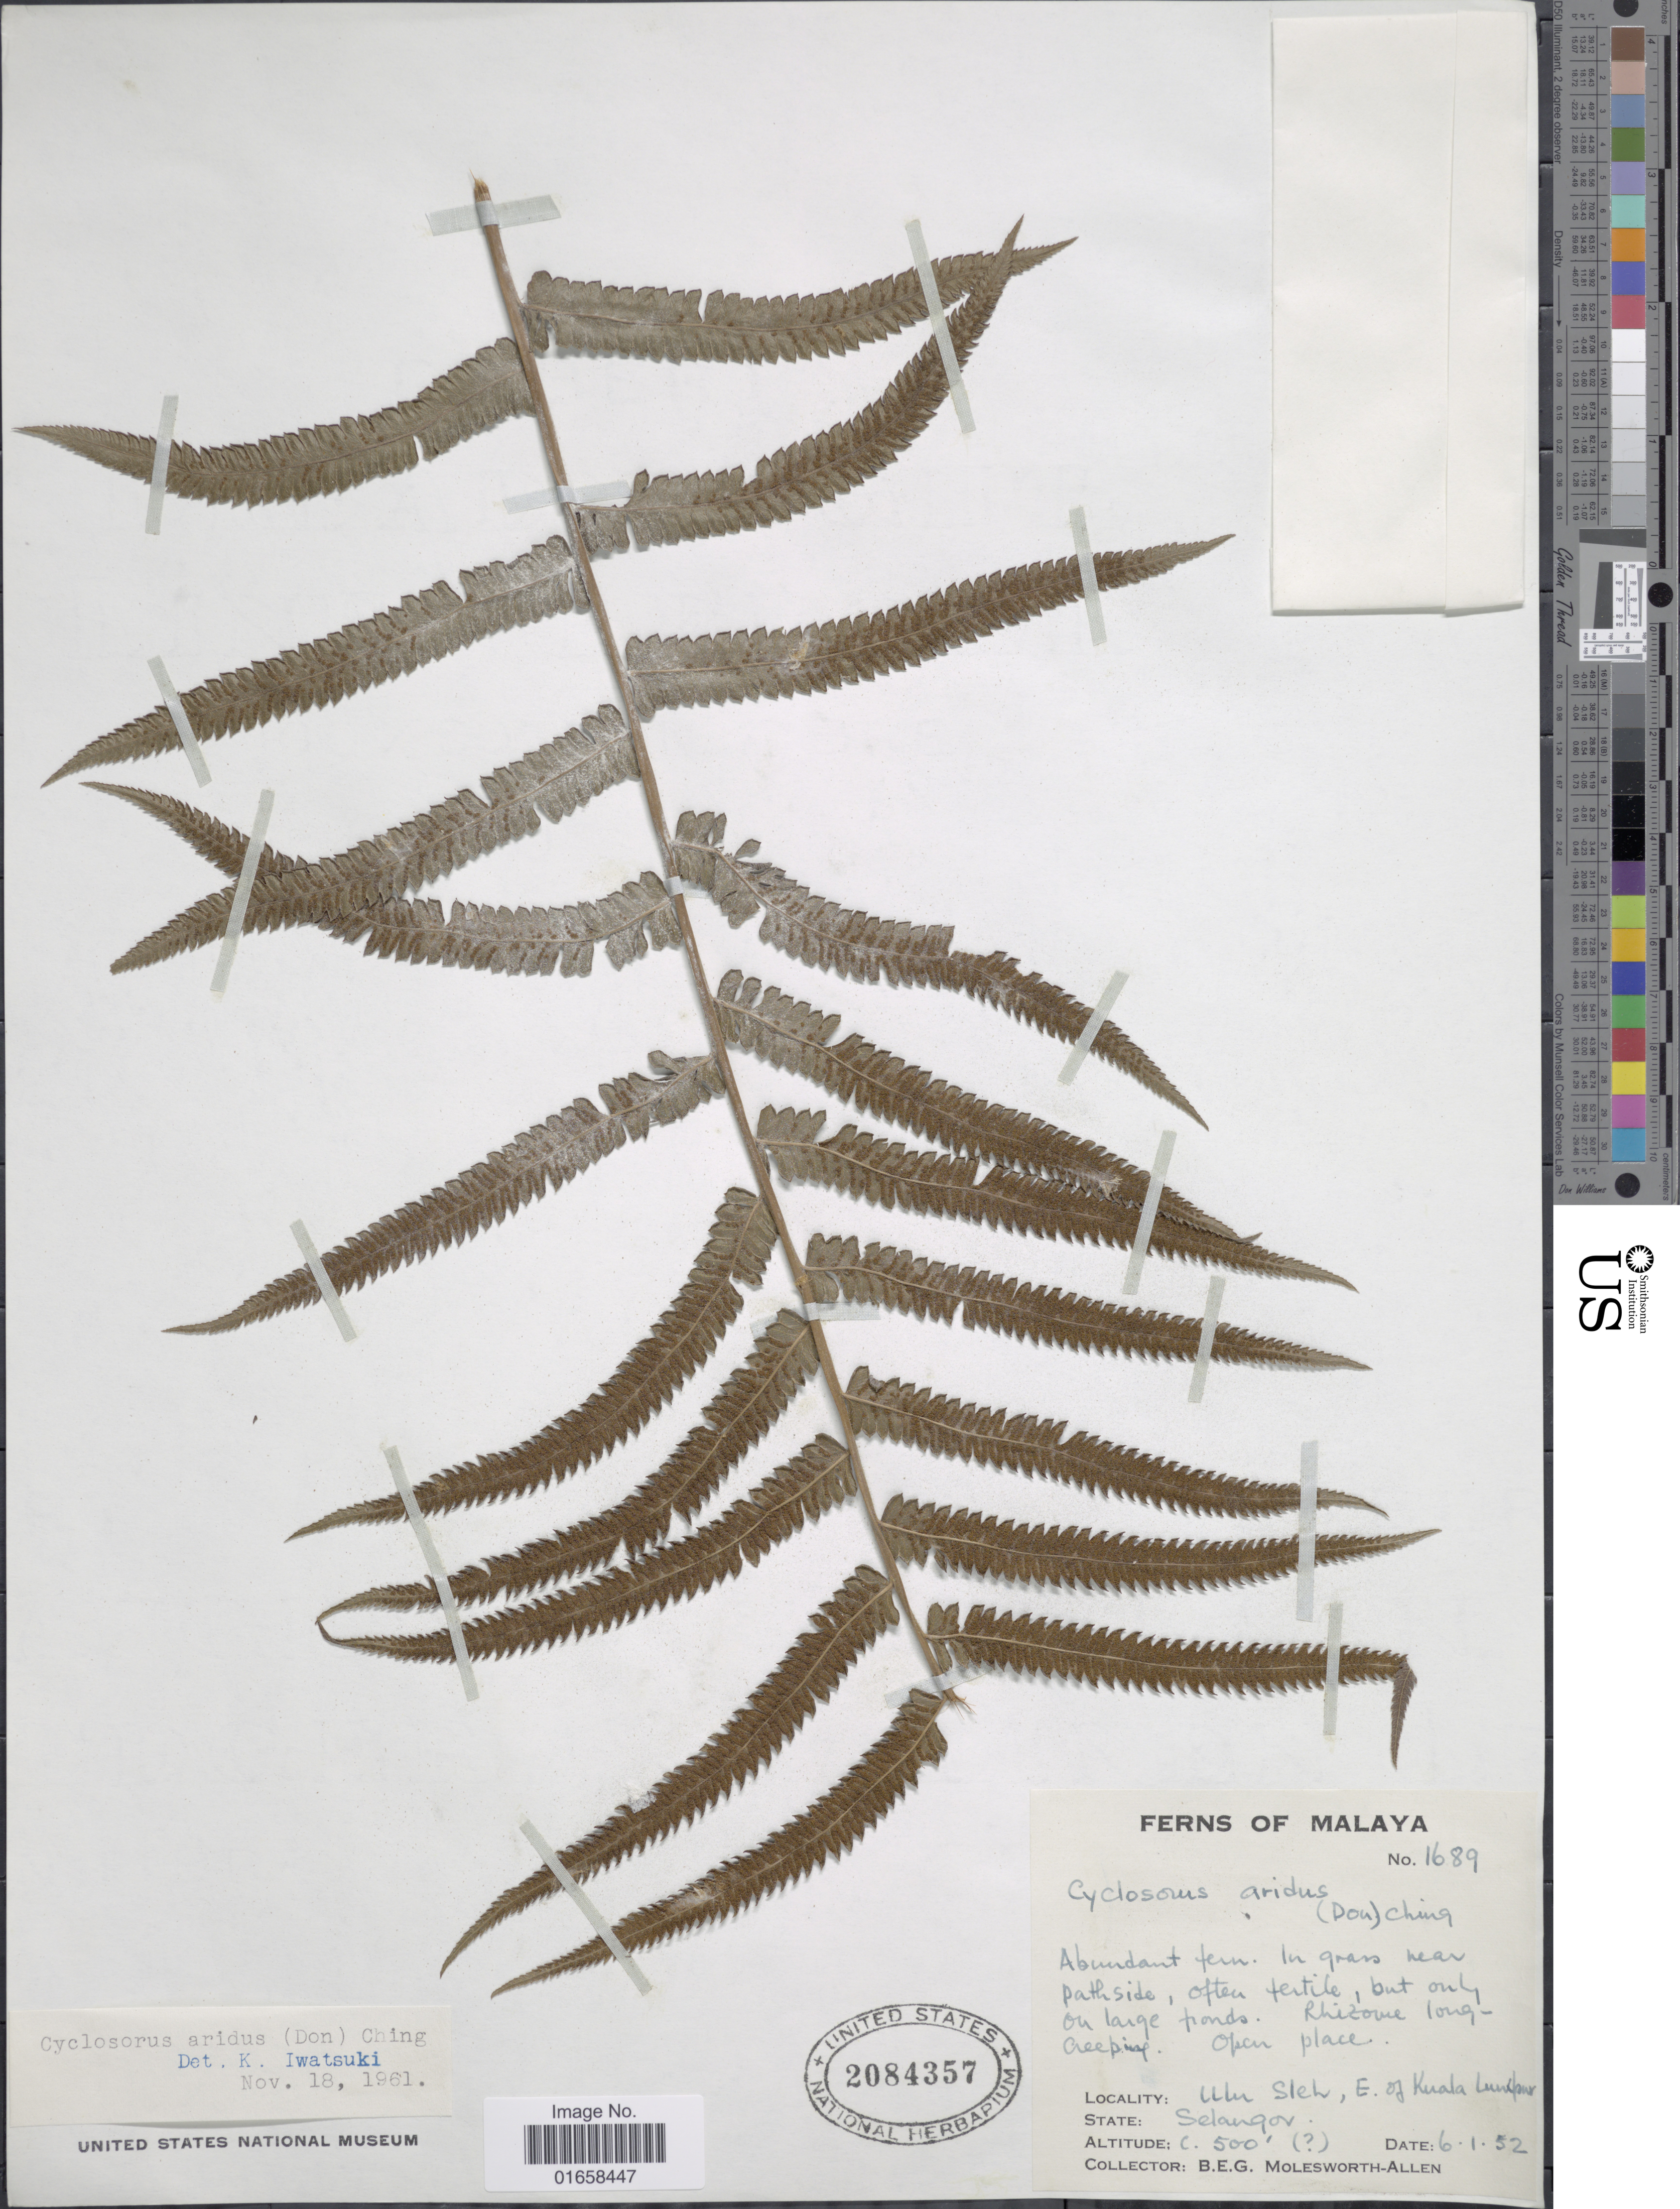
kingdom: Plantae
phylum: Tracheophyta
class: Polypodiopsida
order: Polypodiales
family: Thelypteridaceae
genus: Christella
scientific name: Christella arida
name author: (D. Don) Holttum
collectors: B. E. G. Molesworth-Allen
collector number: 1689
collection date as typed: Transcribed d/m/y: 6/1/52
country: Malaysia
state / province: Selangor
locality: Ulu Sleh, E. of Kuala Lumpur, Malaya.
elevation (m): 152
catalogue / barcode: US 2084357